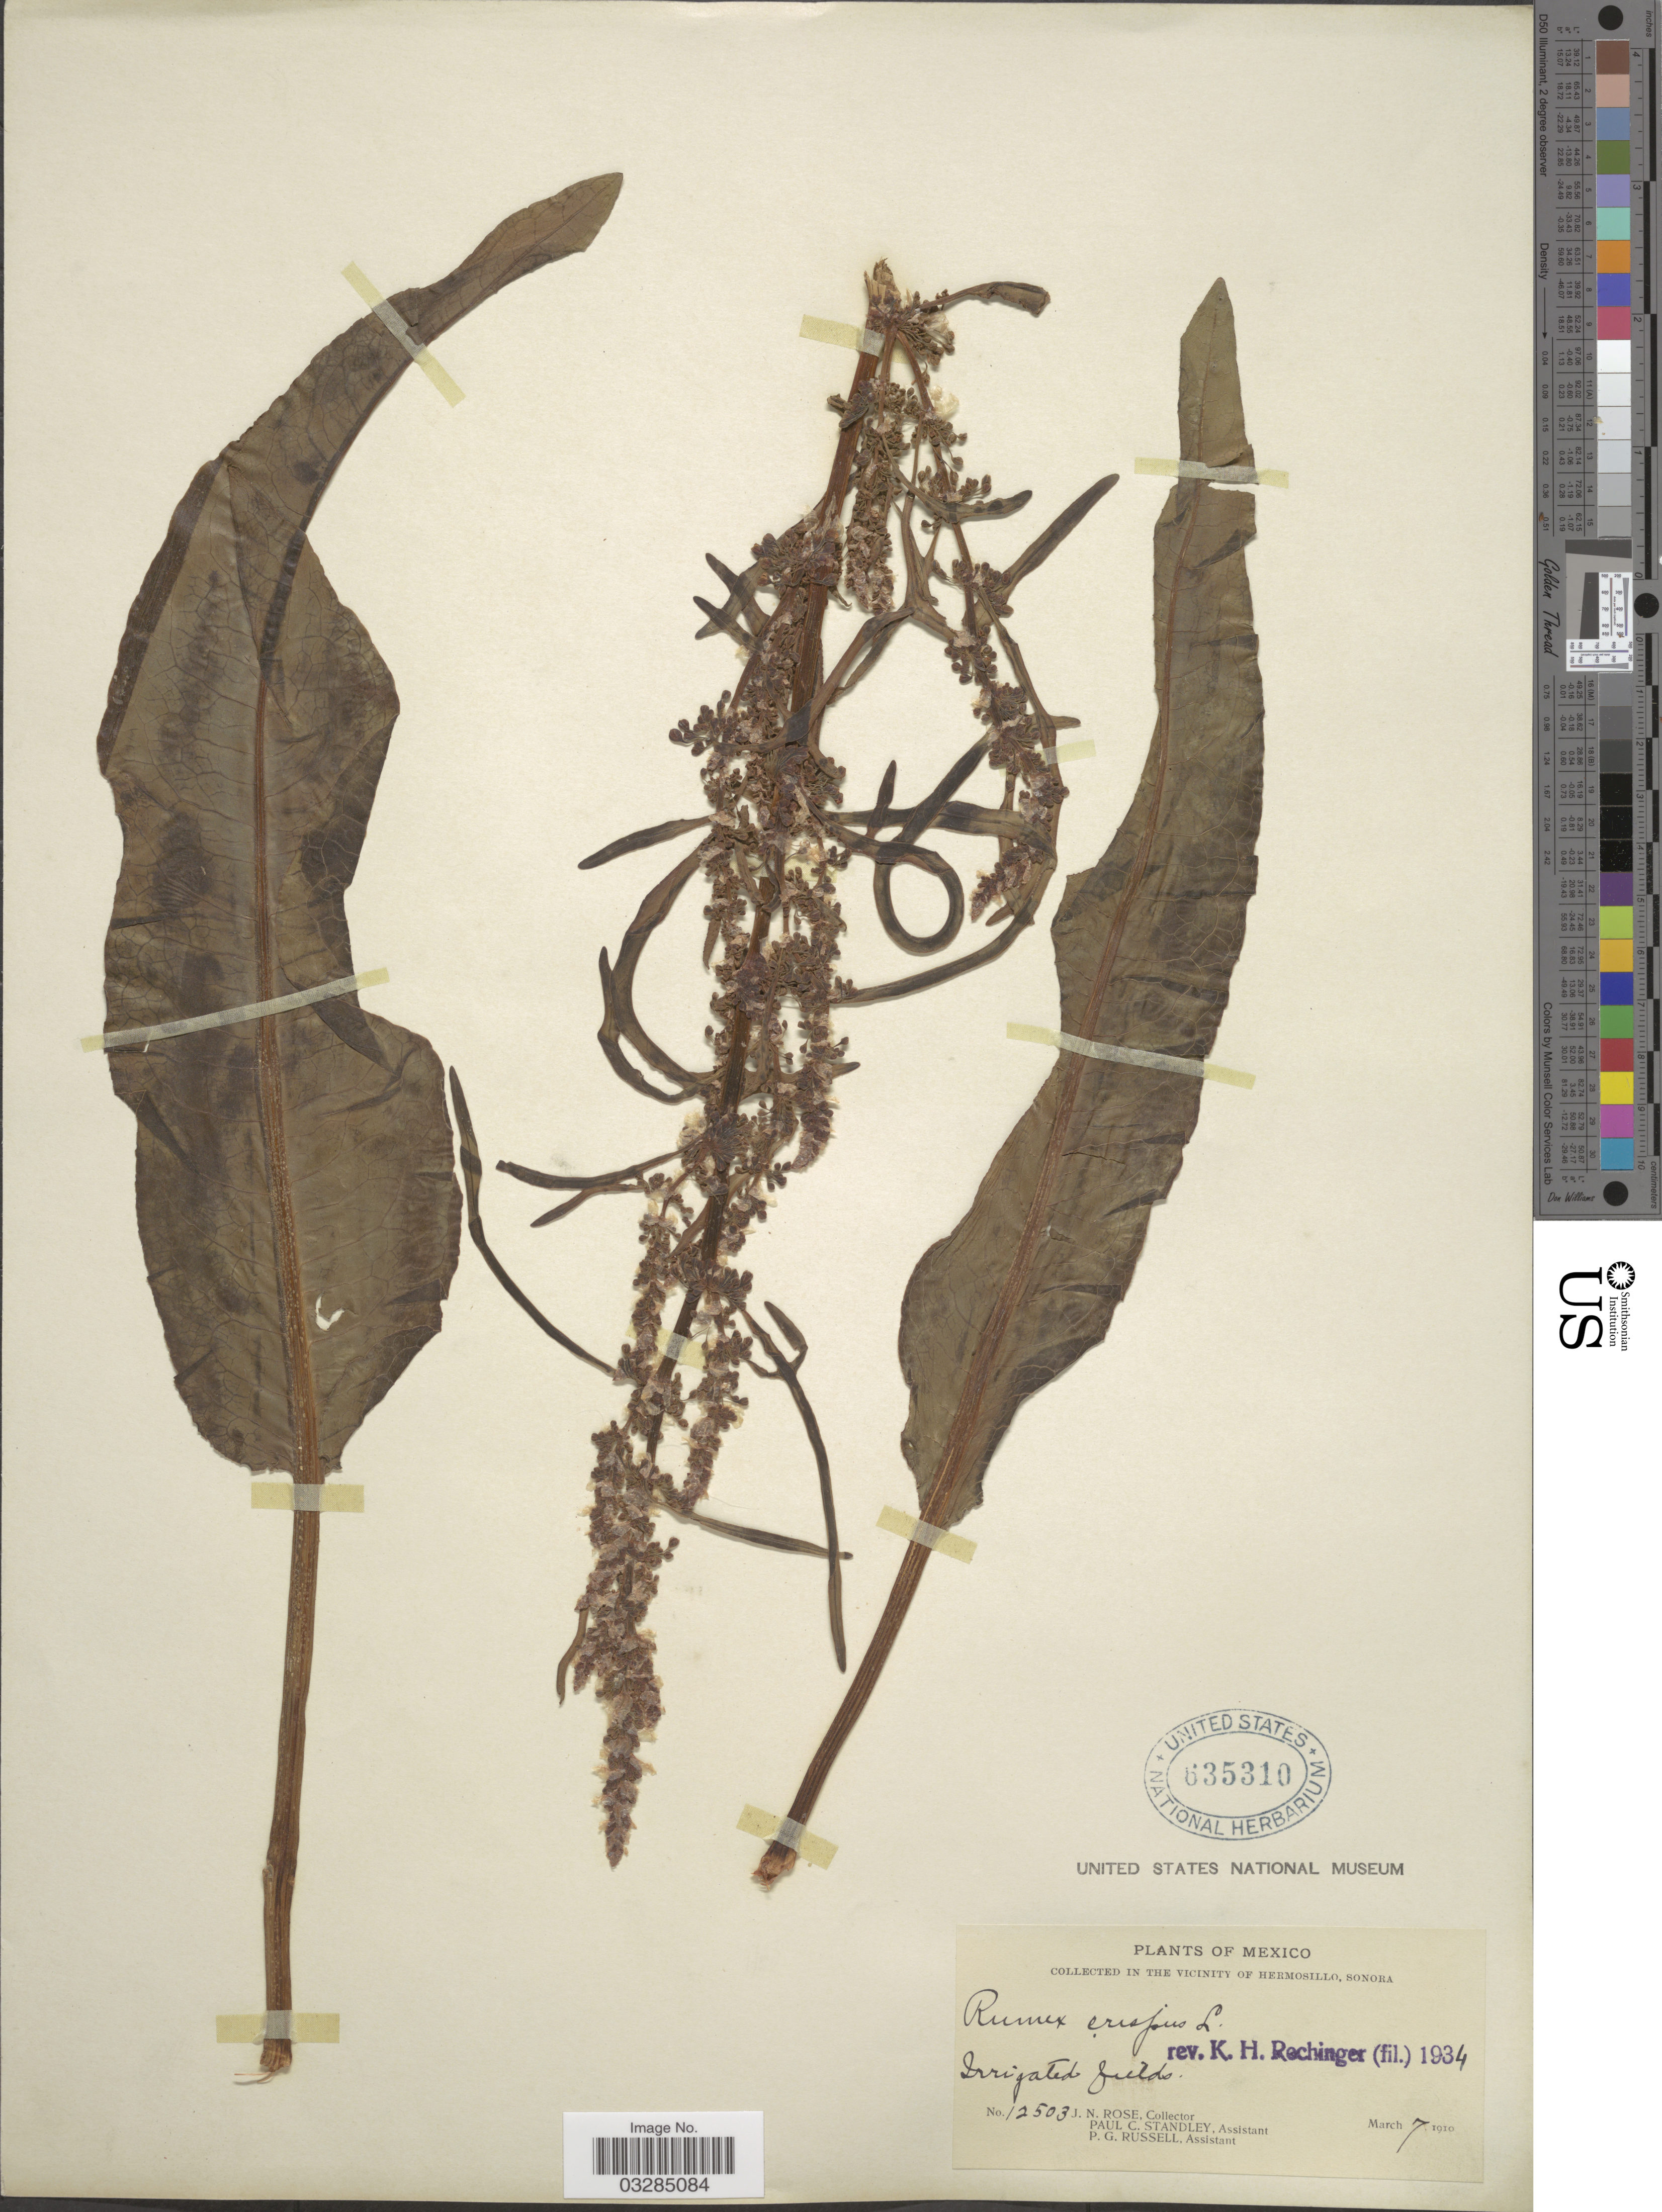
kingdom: Plantae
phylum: Tracheophyta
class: Magnoliopsida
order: Caryophyllales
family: Polygonaceae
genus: Rumex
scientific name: Rumex crispus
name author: L.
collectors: J. N. Rose, P. C. Standley & P. G. Russell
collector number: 12503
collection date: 1910-03-07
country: Mexico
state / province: Sonora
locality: In the vicinity of Hermosillo.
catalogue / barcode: US 635310